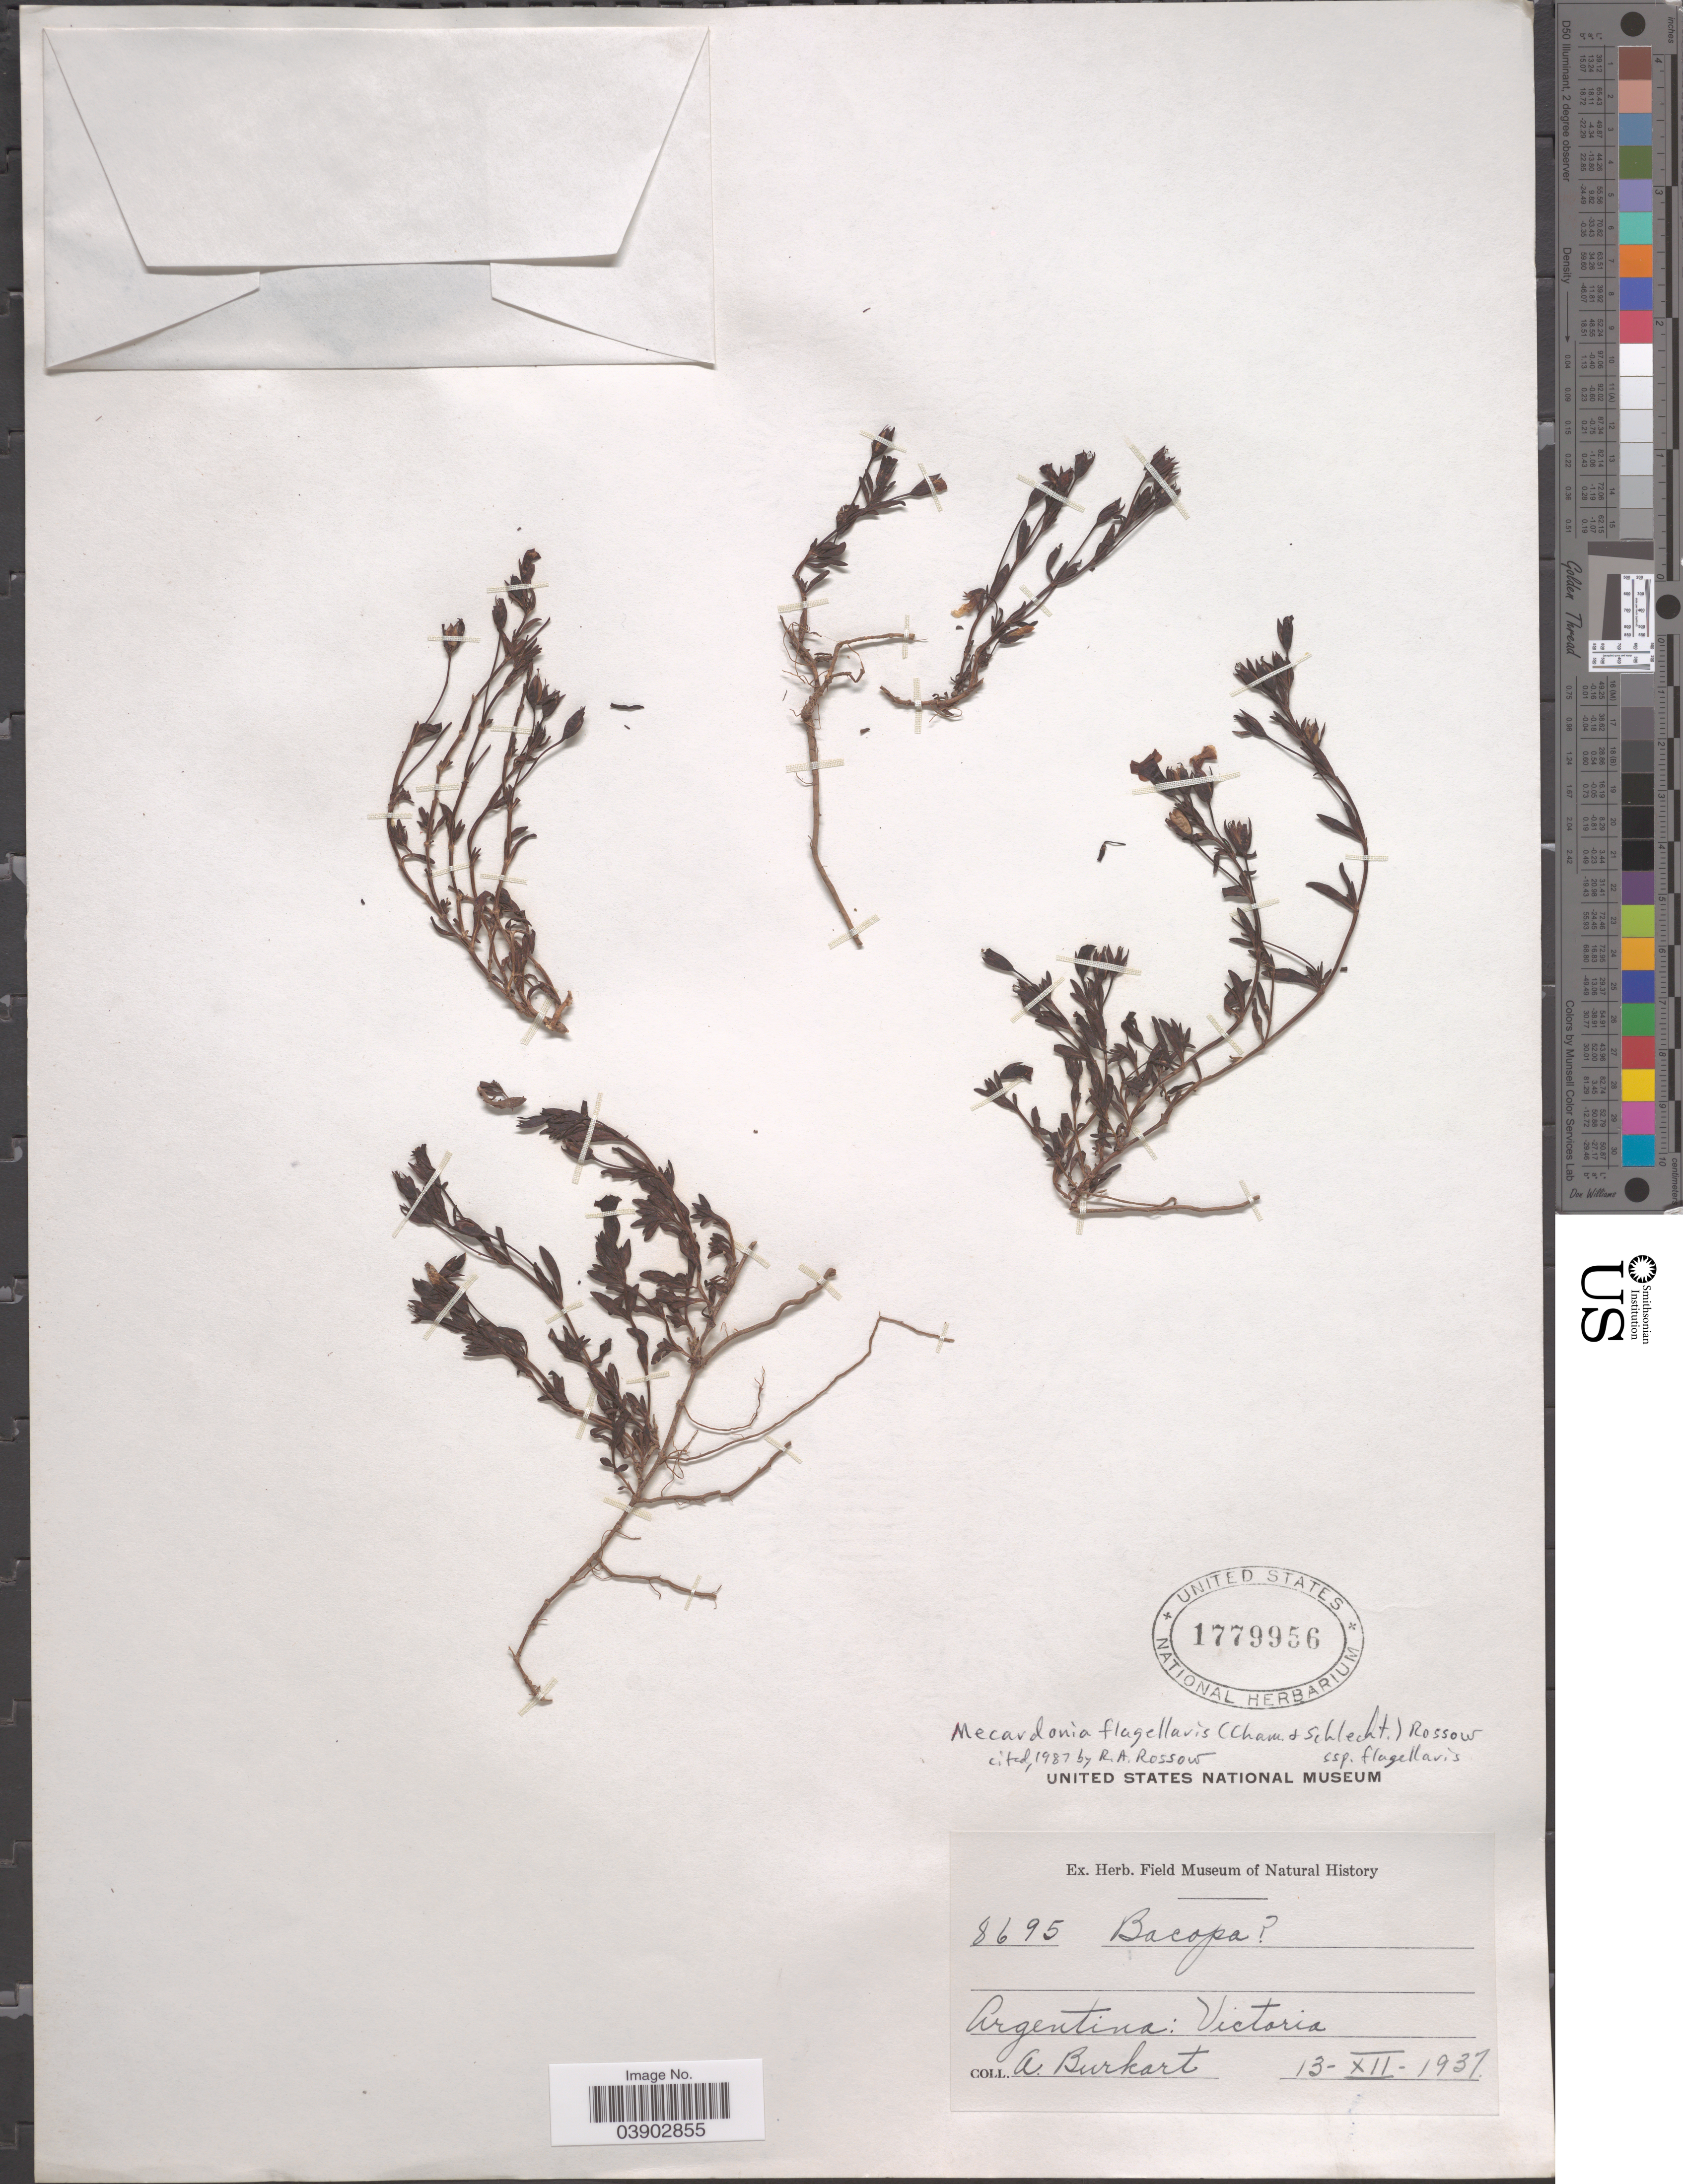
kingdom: Plantae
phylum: Tracheophyta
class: Magnoliopsida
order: Lamiales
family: Plantaginaceae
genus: Mecardonia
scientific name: Mecardonia flagellaris subsp. flagellaris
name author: (Cham. & Schltdl.) Rossow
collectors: A. E. Burkart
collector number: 8695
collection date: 1937-12-13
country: Argentina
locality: Argentina: Victoria.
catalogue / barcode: US 1779956